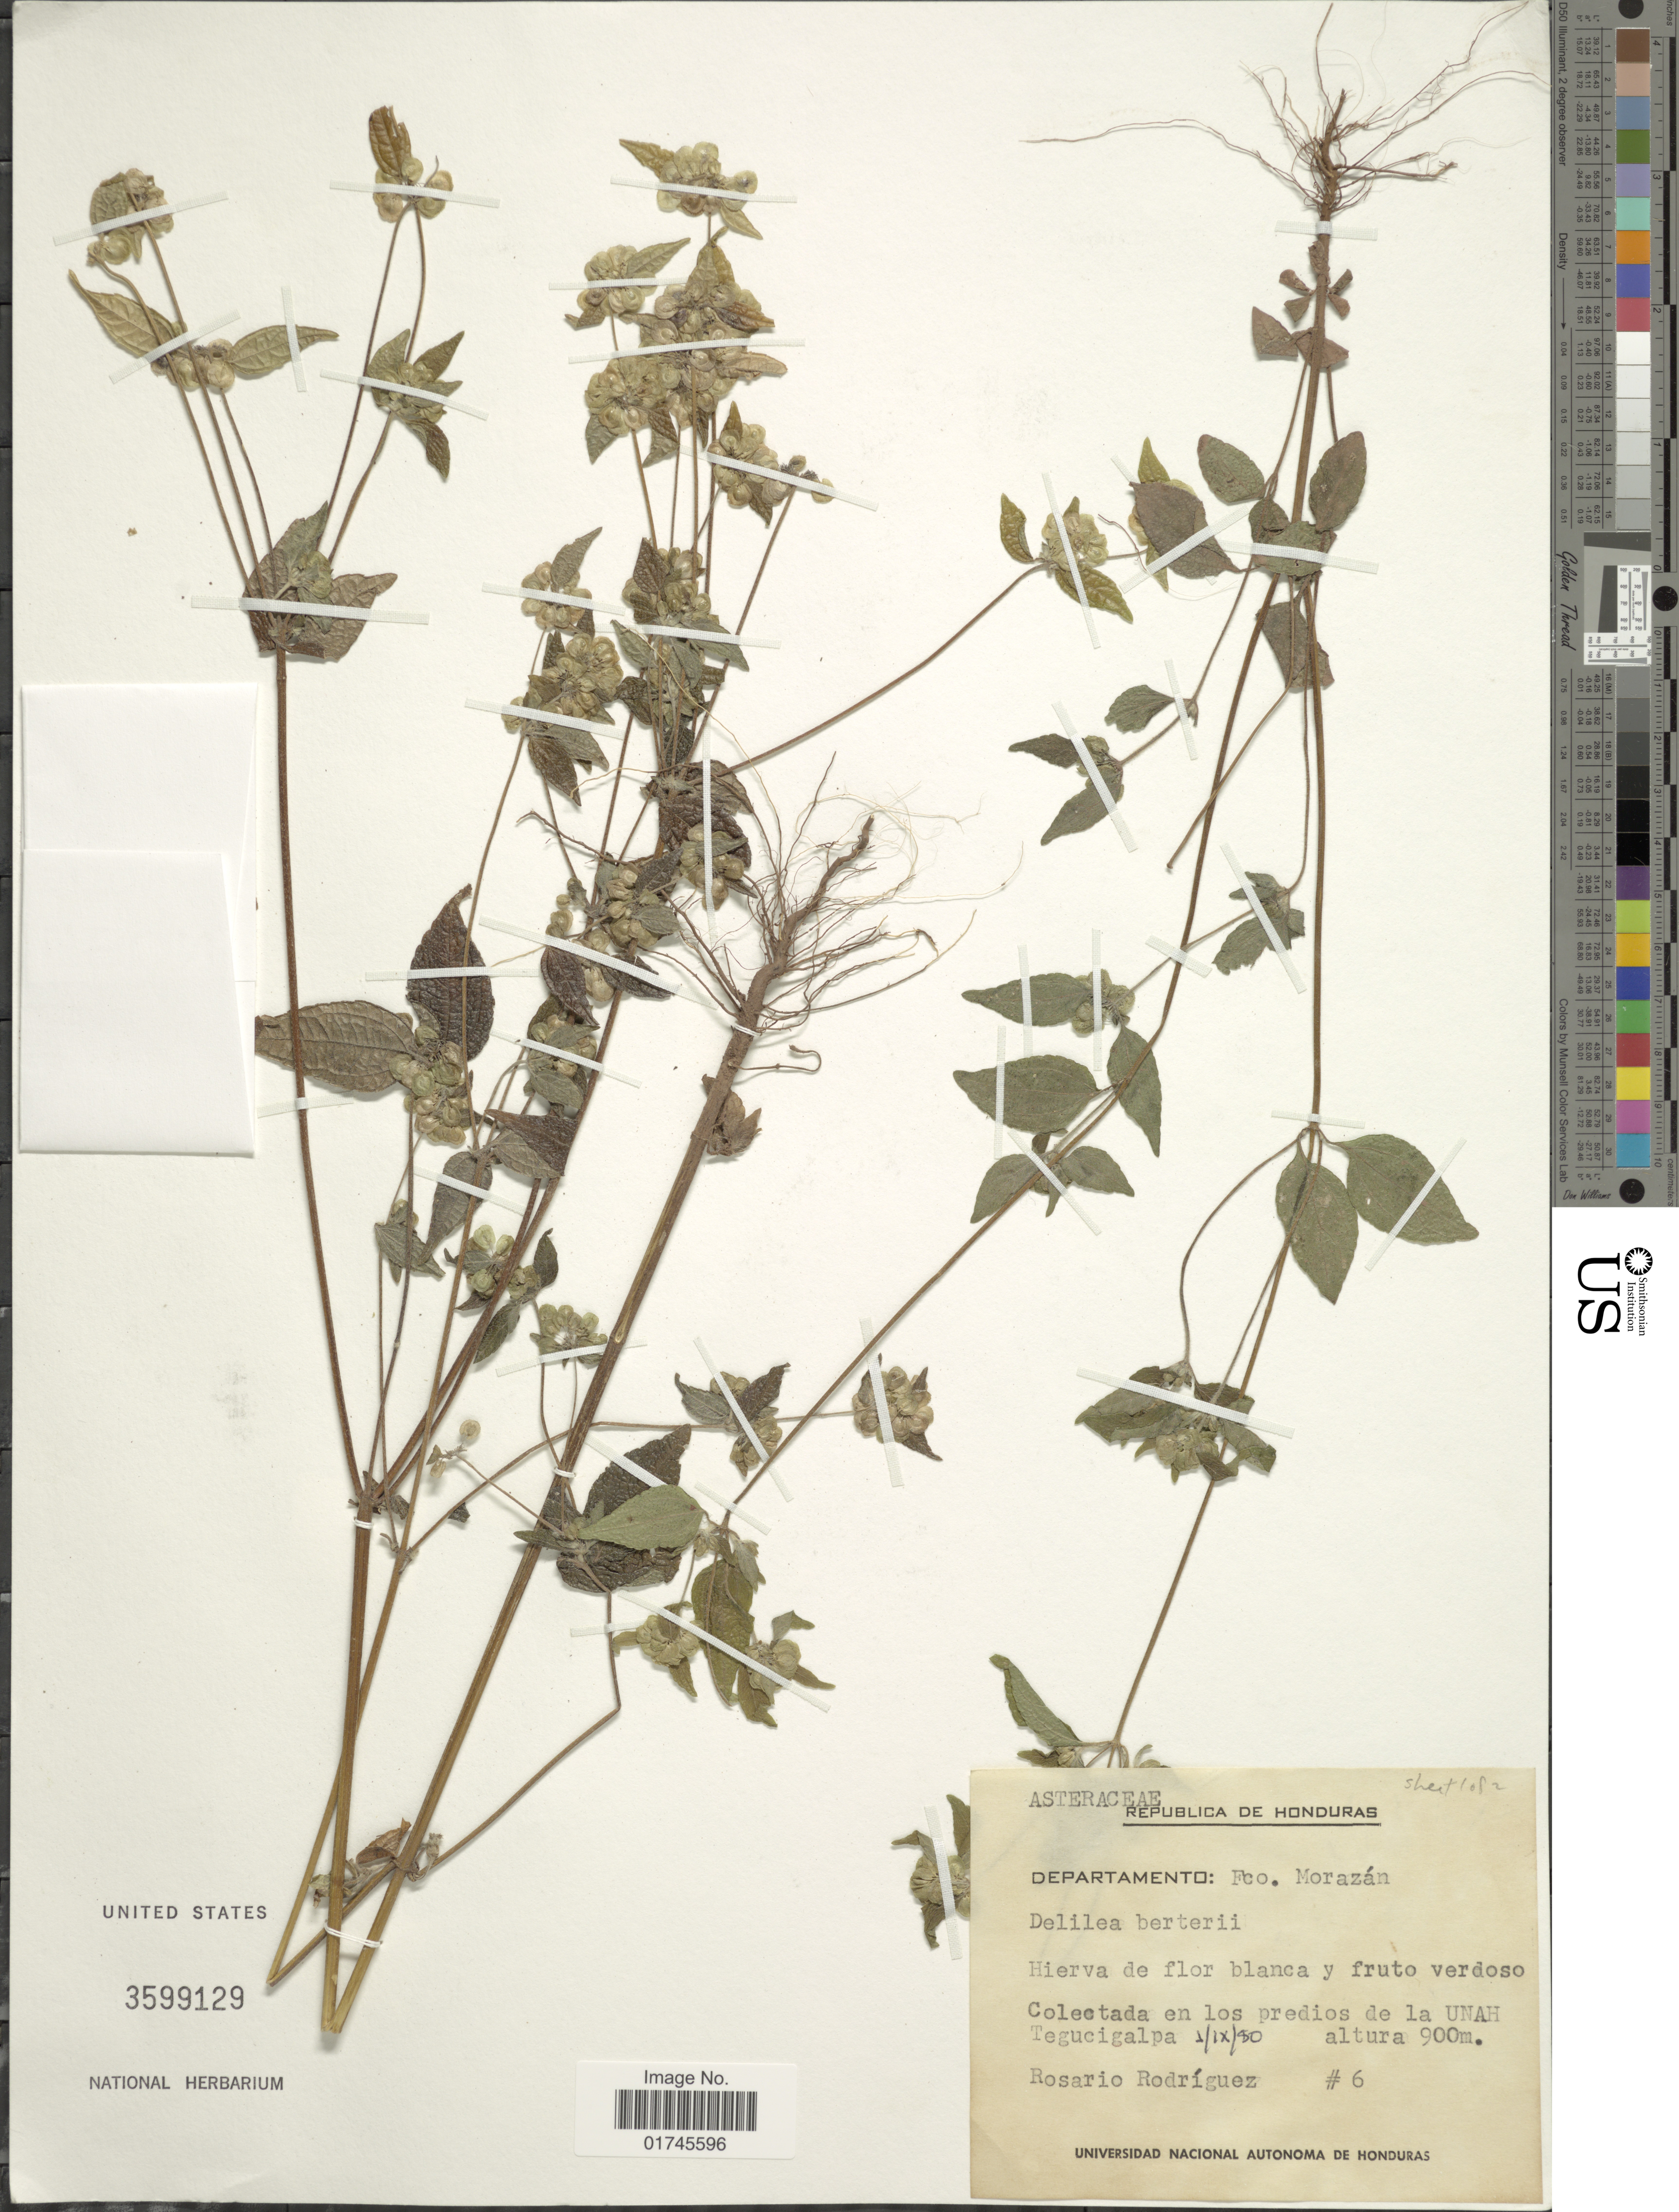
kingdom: Plantae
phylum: Tracheophyta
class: Magnoliopsida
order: Asterales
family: Asteraceae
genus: Delilia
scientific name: Delilia biflora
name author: (L.) Kuntze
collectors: R. Rodríguez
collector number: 6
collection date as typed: Transcribed d/m/y: 1/9/80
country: Honduras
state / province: Fco. Morazán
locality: Departamento: Fco Morazán, Colectada en los predios de la UNAH Tegucigalpa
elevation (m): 900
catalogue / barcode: US 3599129